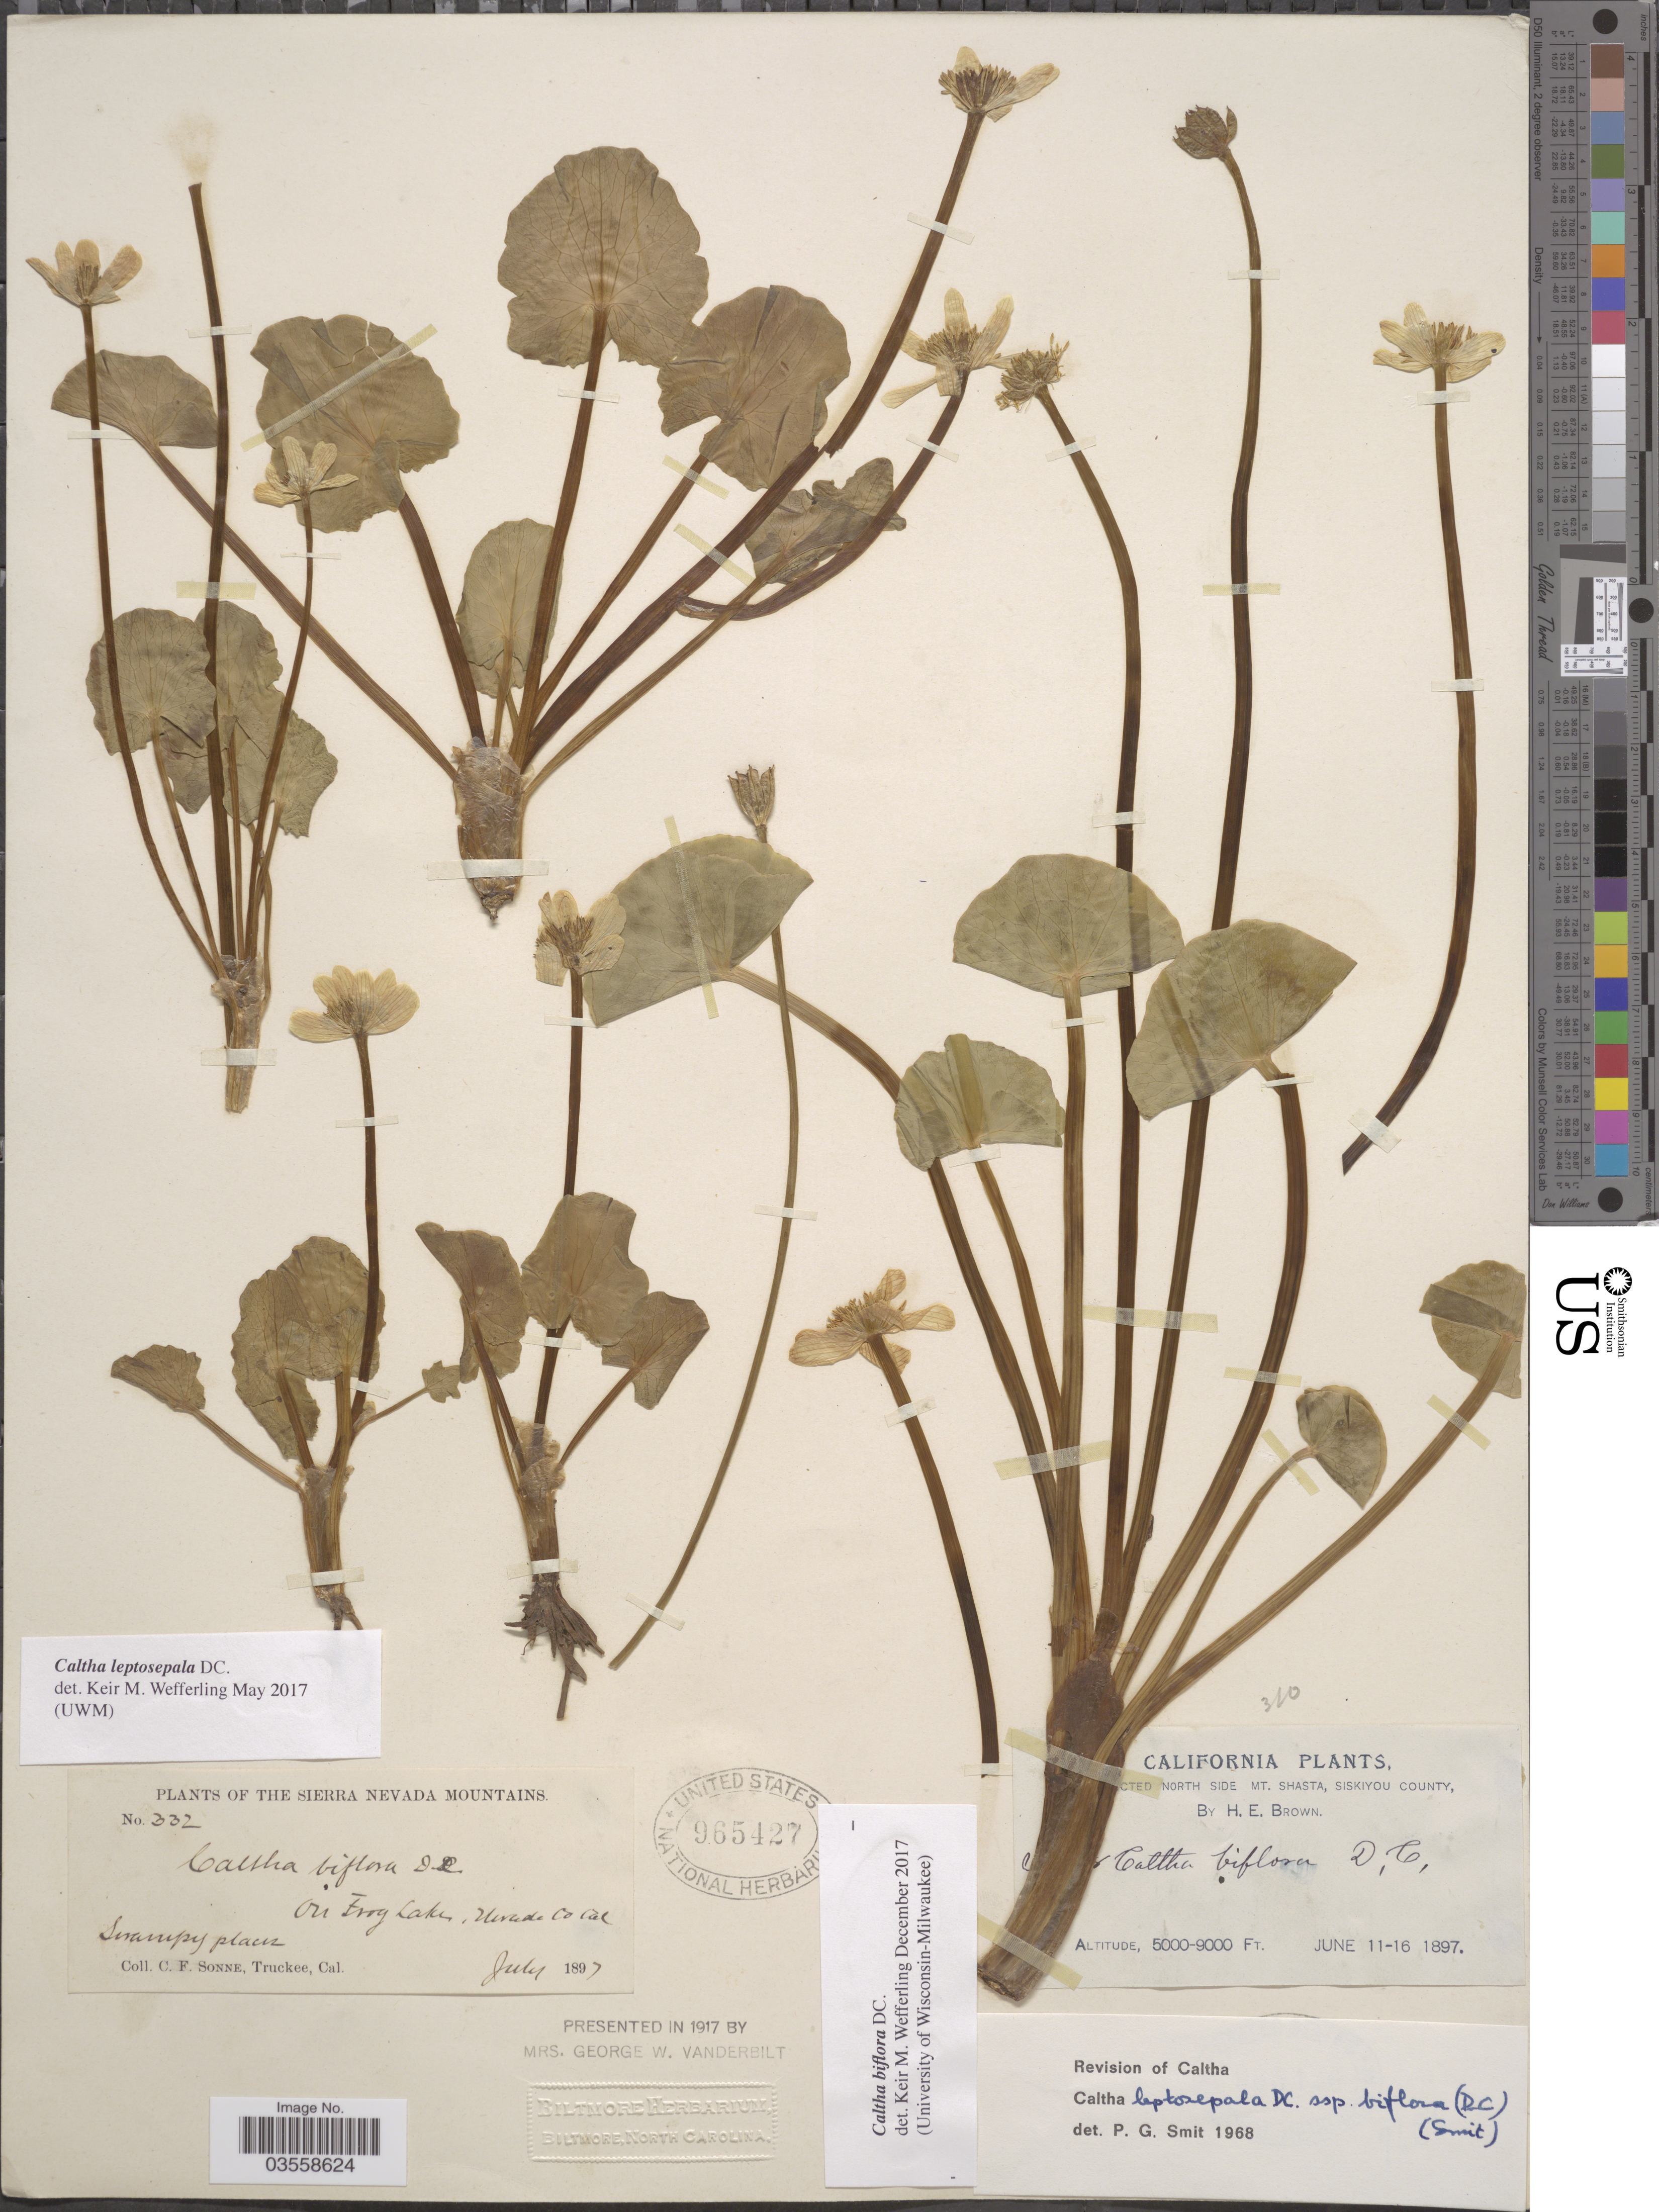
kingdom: Plantae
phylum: Tracheophyta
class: Magnoliopsida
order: Ranunculales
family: Ranunculaceae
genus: Caltha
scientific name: Caltha leptosepala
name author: DC.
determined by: Wefferling, Keir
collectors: C. Sonne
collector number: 332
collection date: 1897-07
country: United States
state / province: California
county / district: Nevada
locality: The Sierra Nevada Mountains. On Frog Lake, Nevada Co.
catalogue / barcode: US 965427